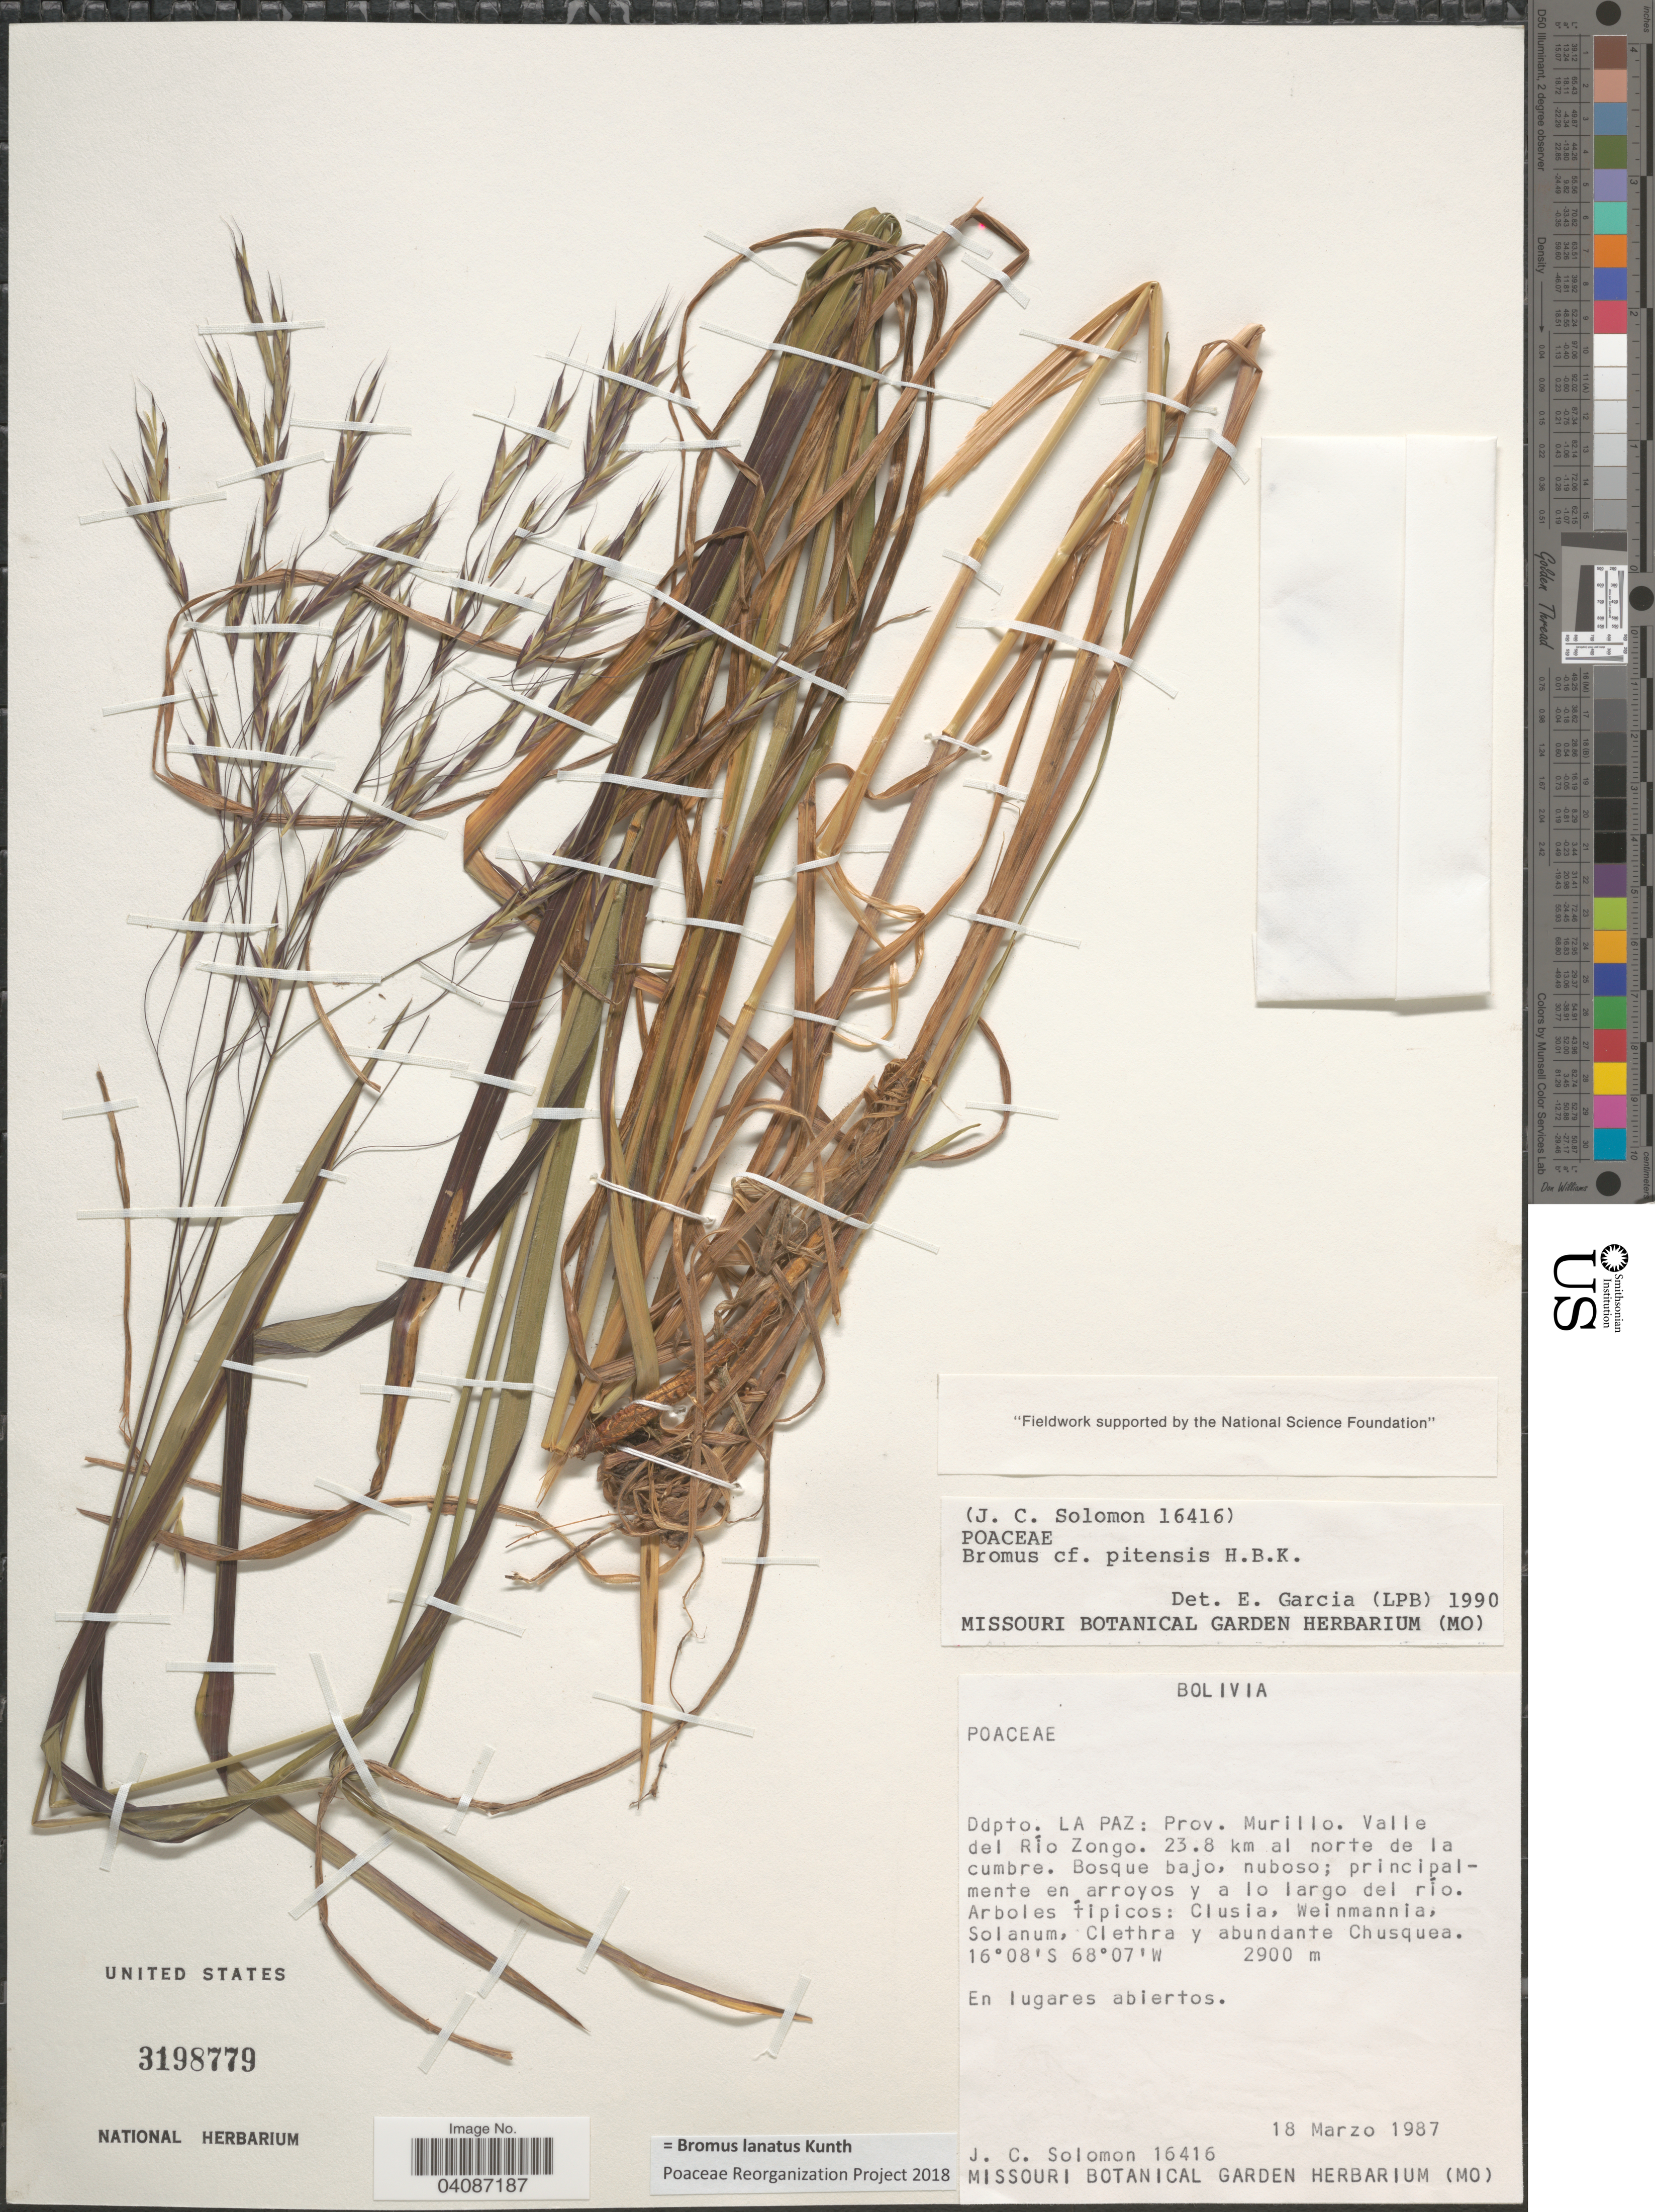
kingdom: Plantae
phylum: Tracheophyta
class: Liliopsida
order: Poales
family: Poaceae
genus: Bromus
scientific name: Bromus lanatus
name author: Kunth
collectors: J. C. Solomon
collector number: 16416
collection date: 1987-03-18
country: Bolivia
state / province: La Paz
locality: Ddpto. La Paz: Prov. Murillo. Valle del Río Zongo. 23.8 km al norte de la cumbre.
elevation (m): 2900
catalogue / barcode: US 3198779